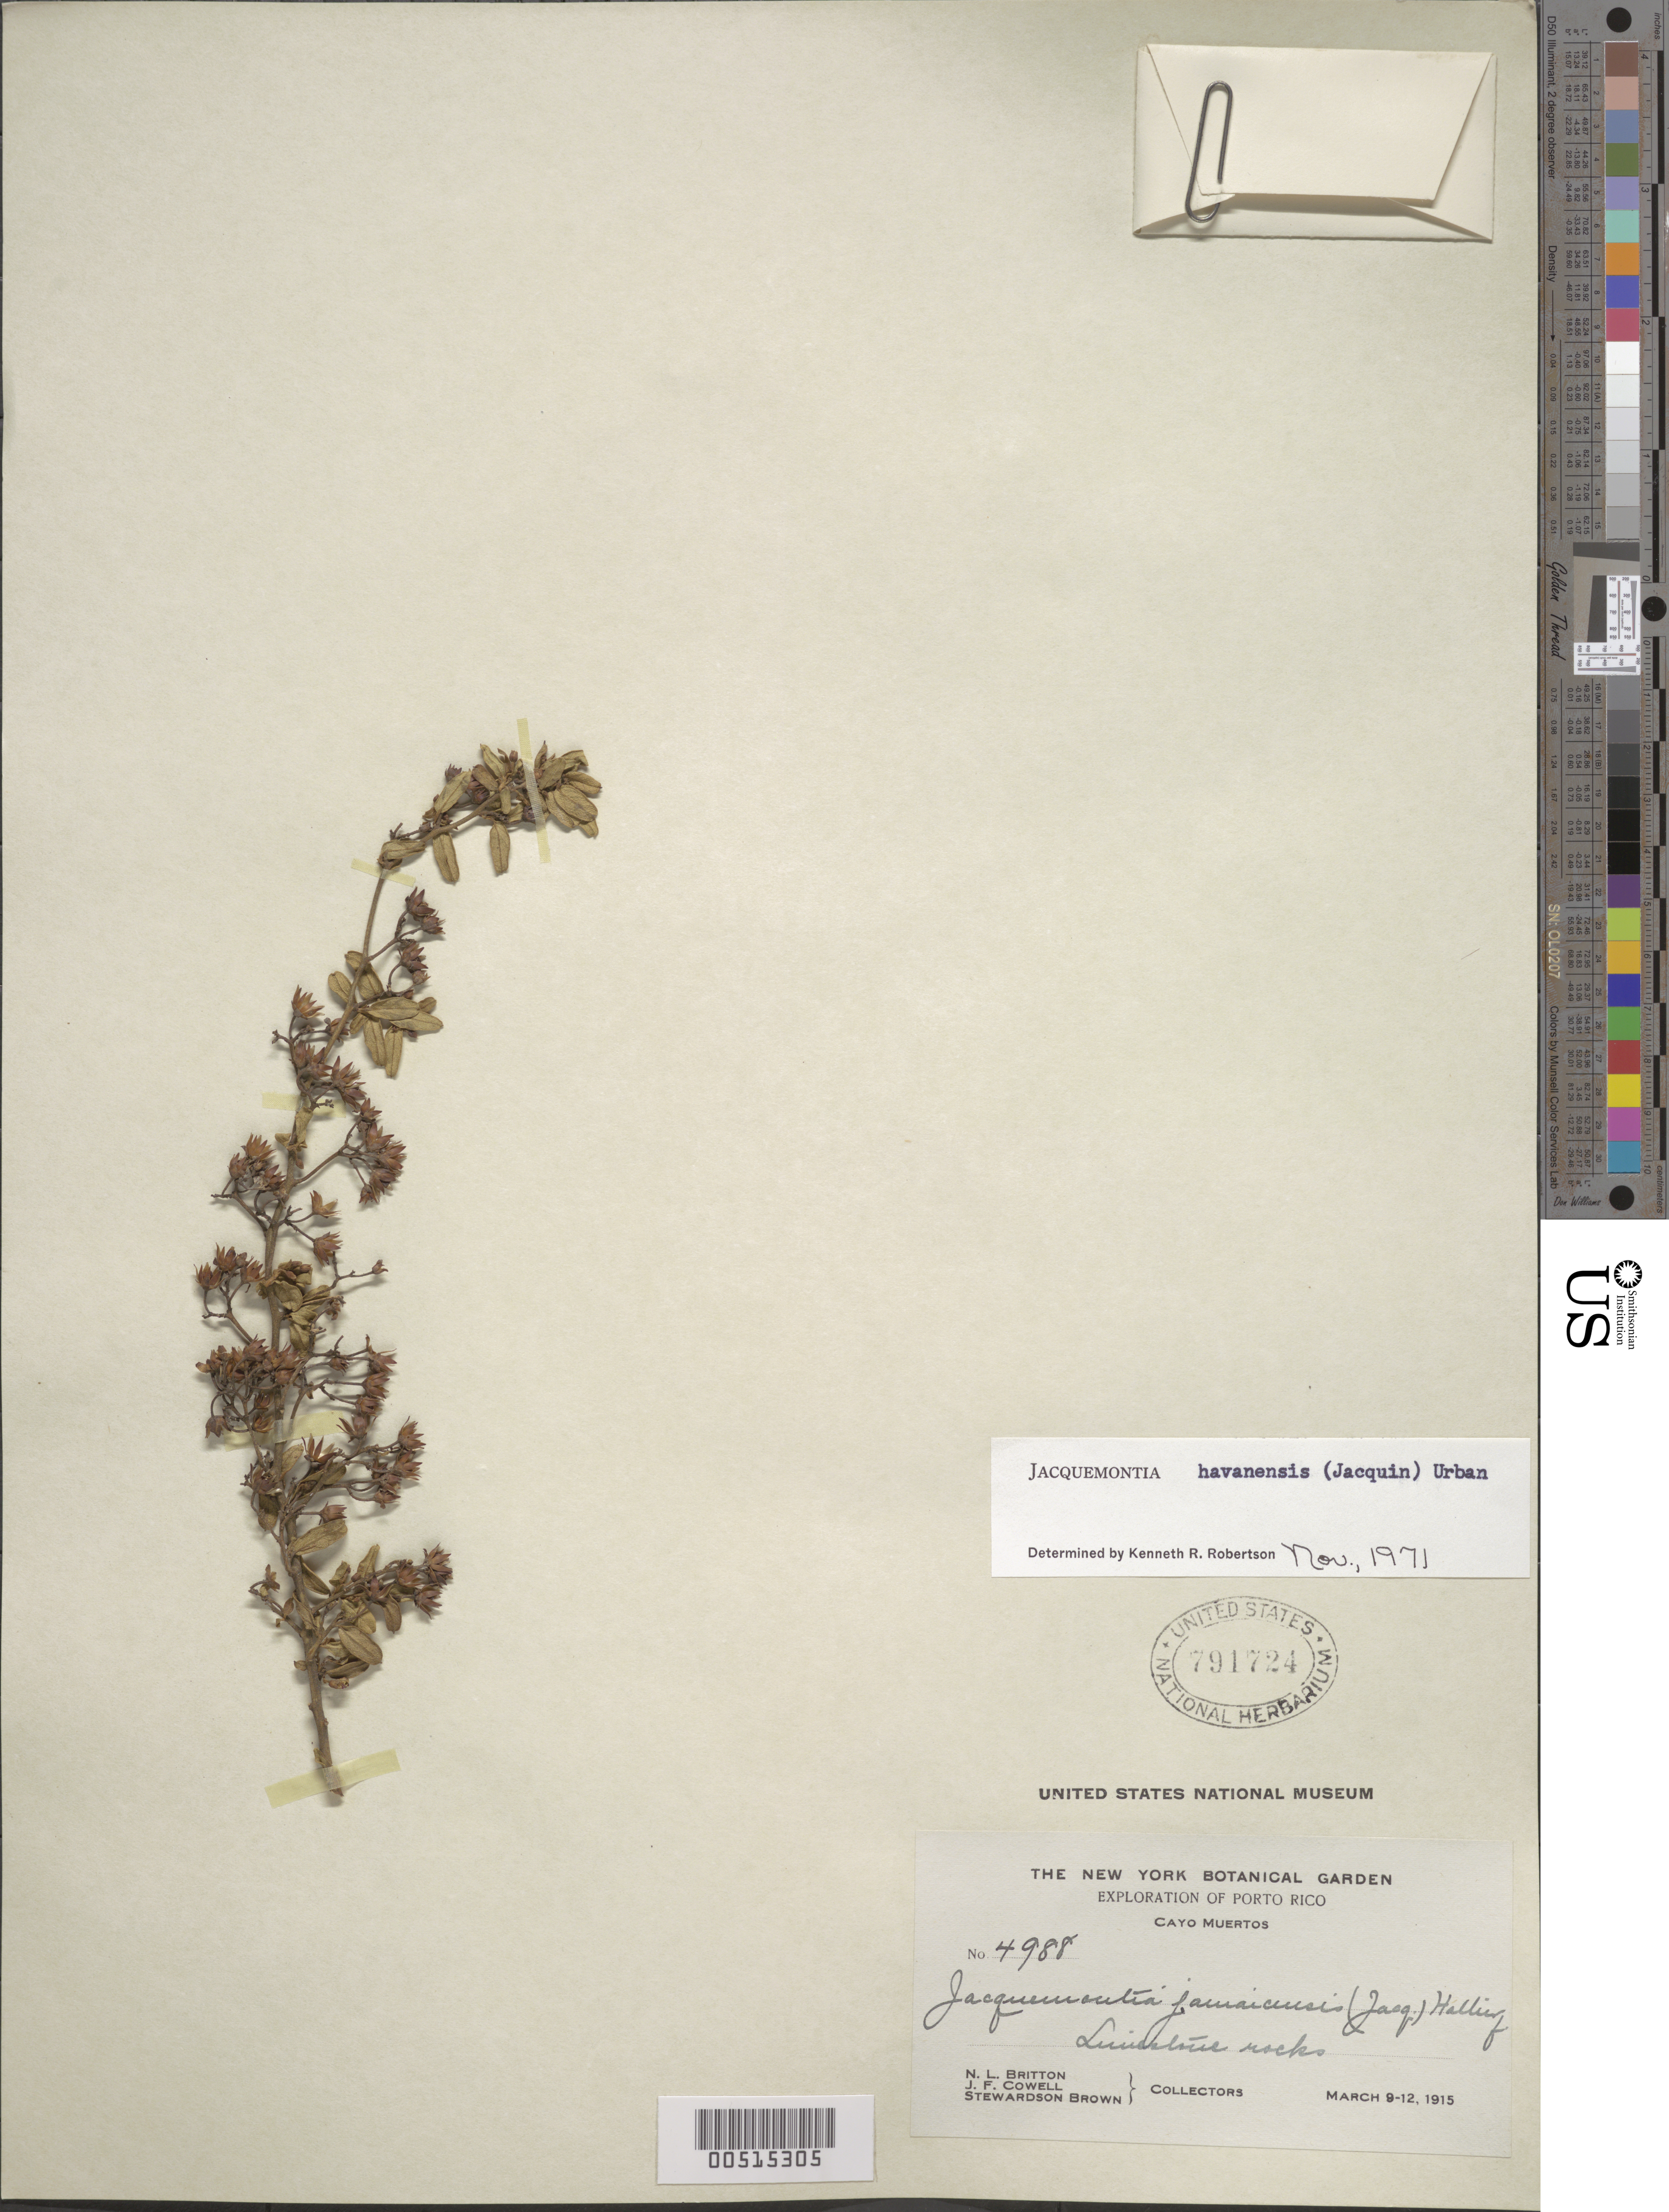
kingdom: Plantae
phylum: Tracheophyta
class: Magnoliopsida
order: Solanales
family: Convolvulaceae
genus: Jacquemontia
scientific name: Jacquemontia havanensis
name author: (Jacq.) Urb.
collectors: N. Britton, E. G. Britton & M. S. Brown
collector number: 4988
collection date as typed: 09 Mar 1915 to 12 Mar 1915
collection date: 1915-03-09/1915-03-12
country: Puerto Rico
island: Greater Antilles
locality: Cayo Muertos. Limestone rocks.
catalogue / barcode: US 791724